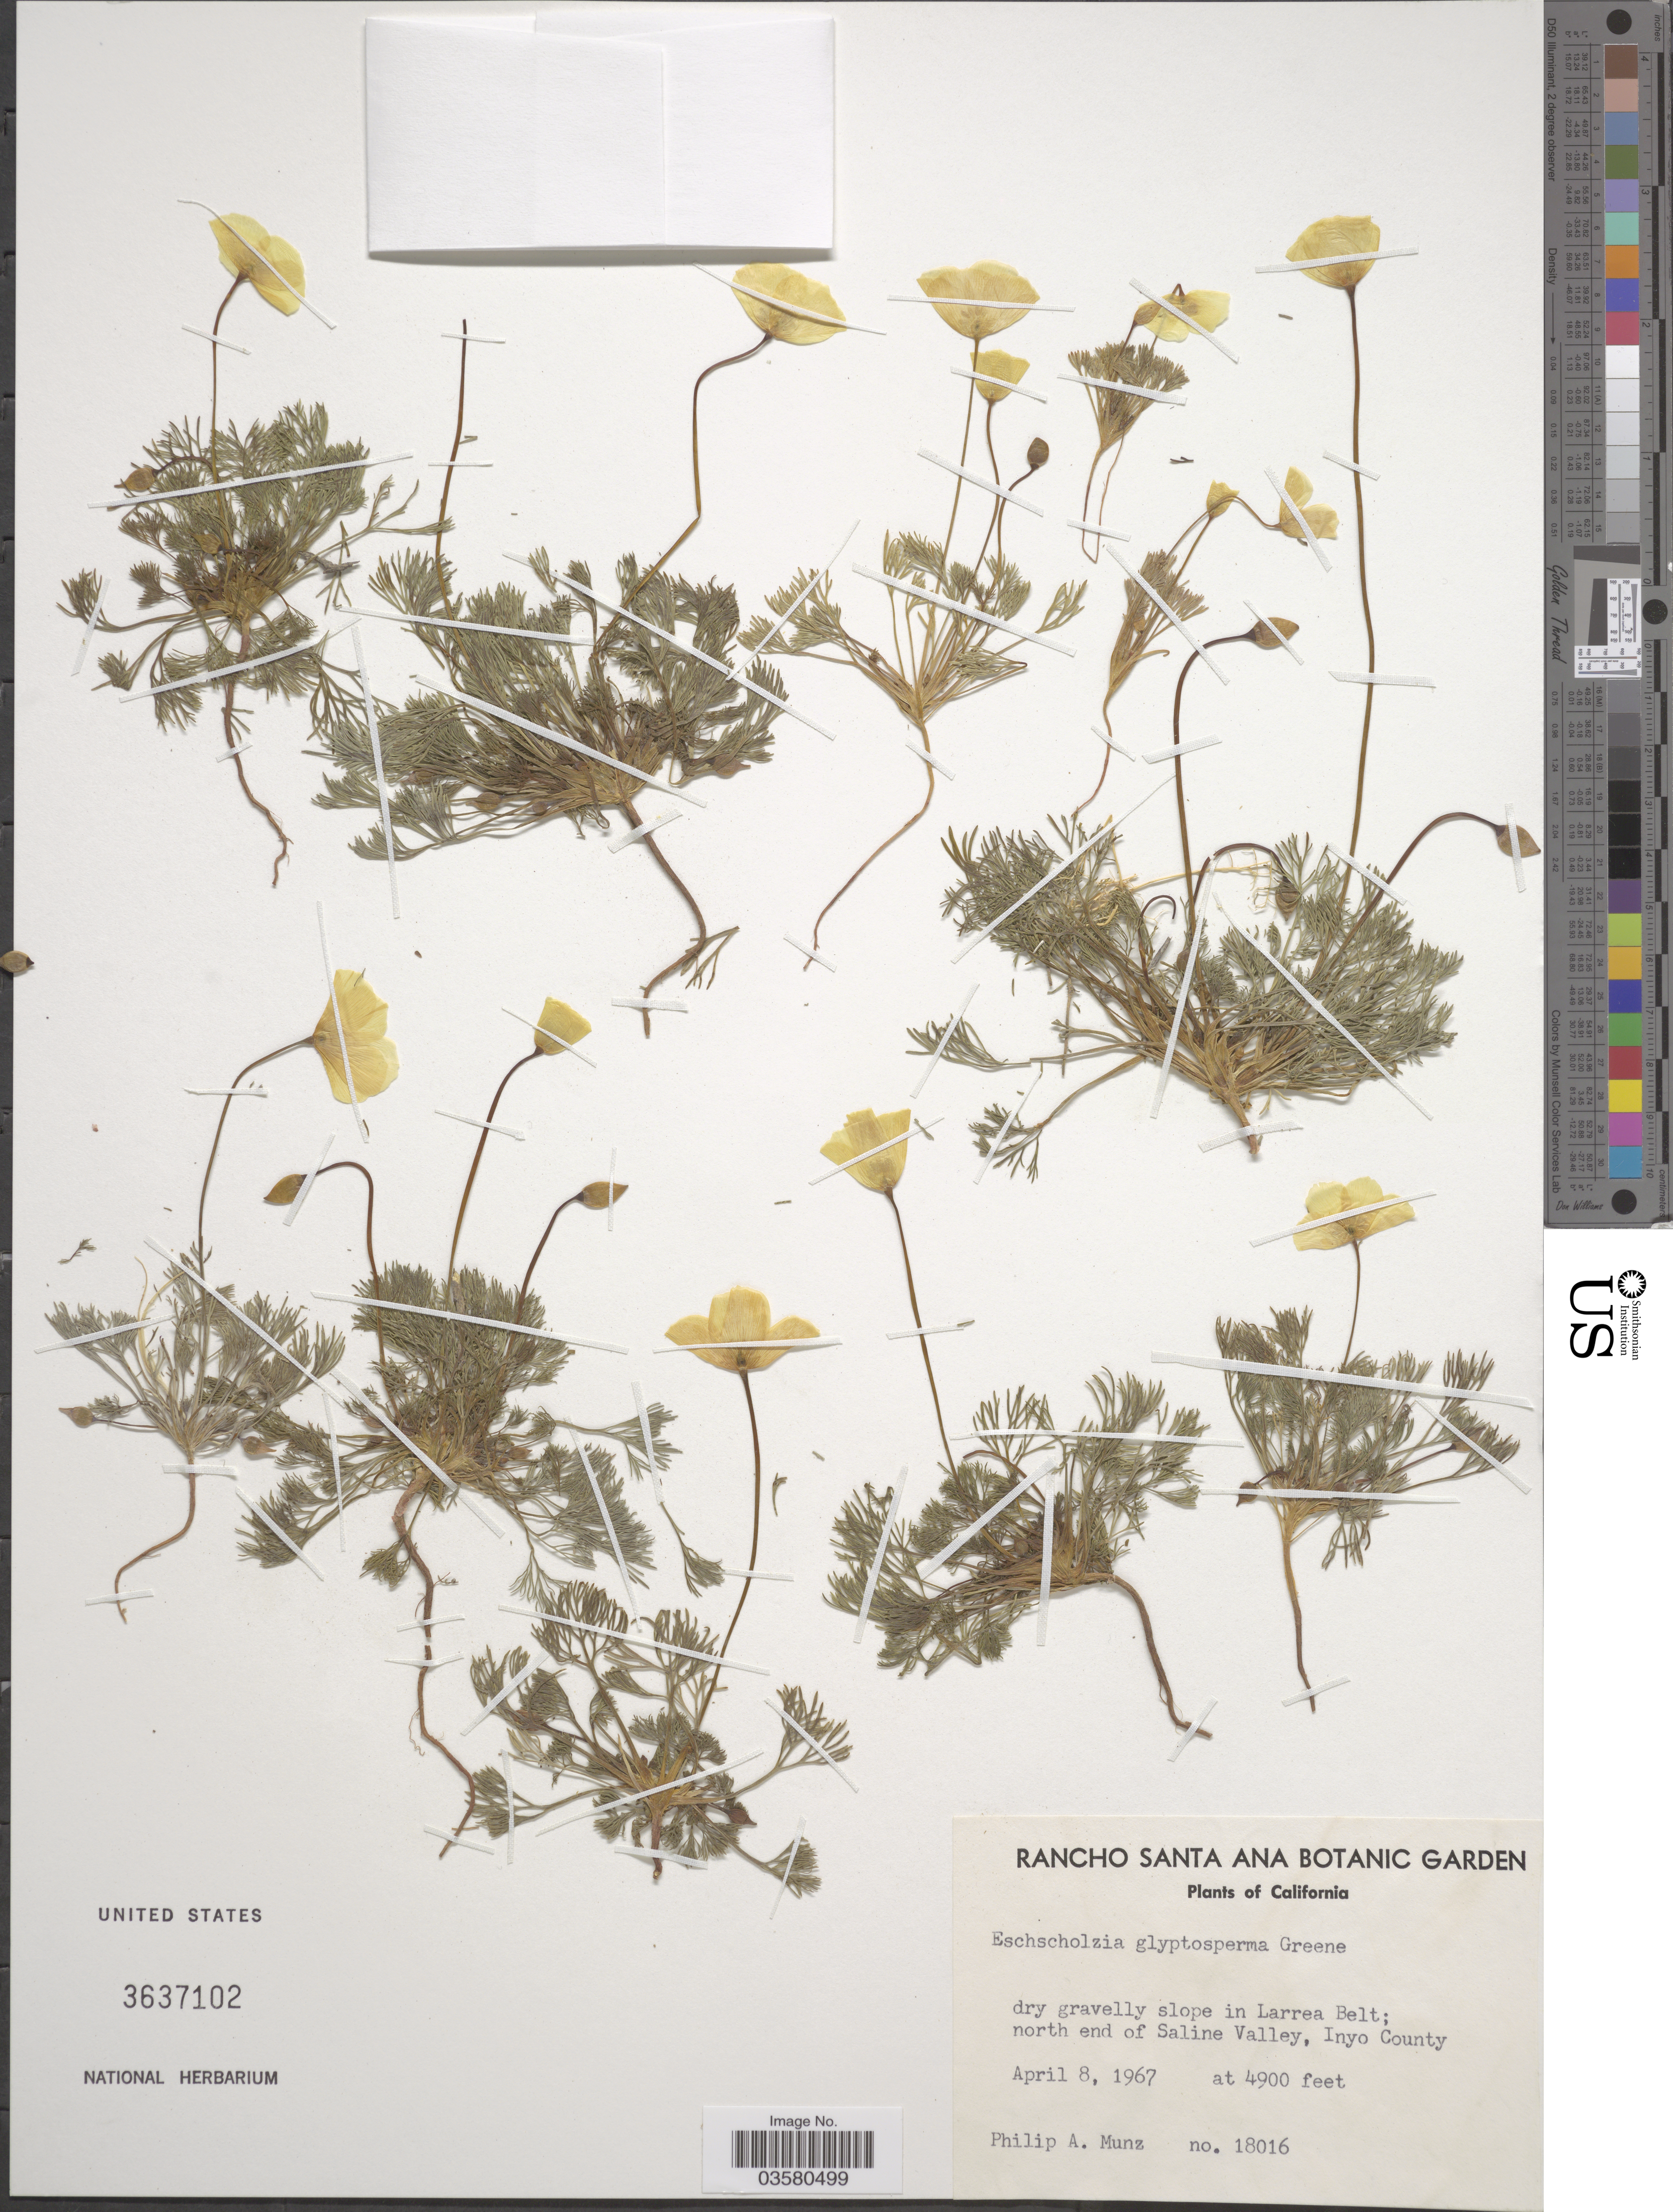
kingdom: Plantae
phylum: Tracheophyta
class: Magnoliopsida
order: Ranunculales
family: Papaveraceae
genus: Eschscholzia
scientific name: Eschscholzia glyptosperma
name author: Greene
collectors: P. A. Munz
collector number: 18016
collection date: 1967-04-08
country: United States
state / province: California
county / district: Inyo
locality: Dry gravelly slope in Larrea Belt; north end of Saline Valley, Inyo County.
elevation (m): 1494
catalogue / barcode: US 3637102